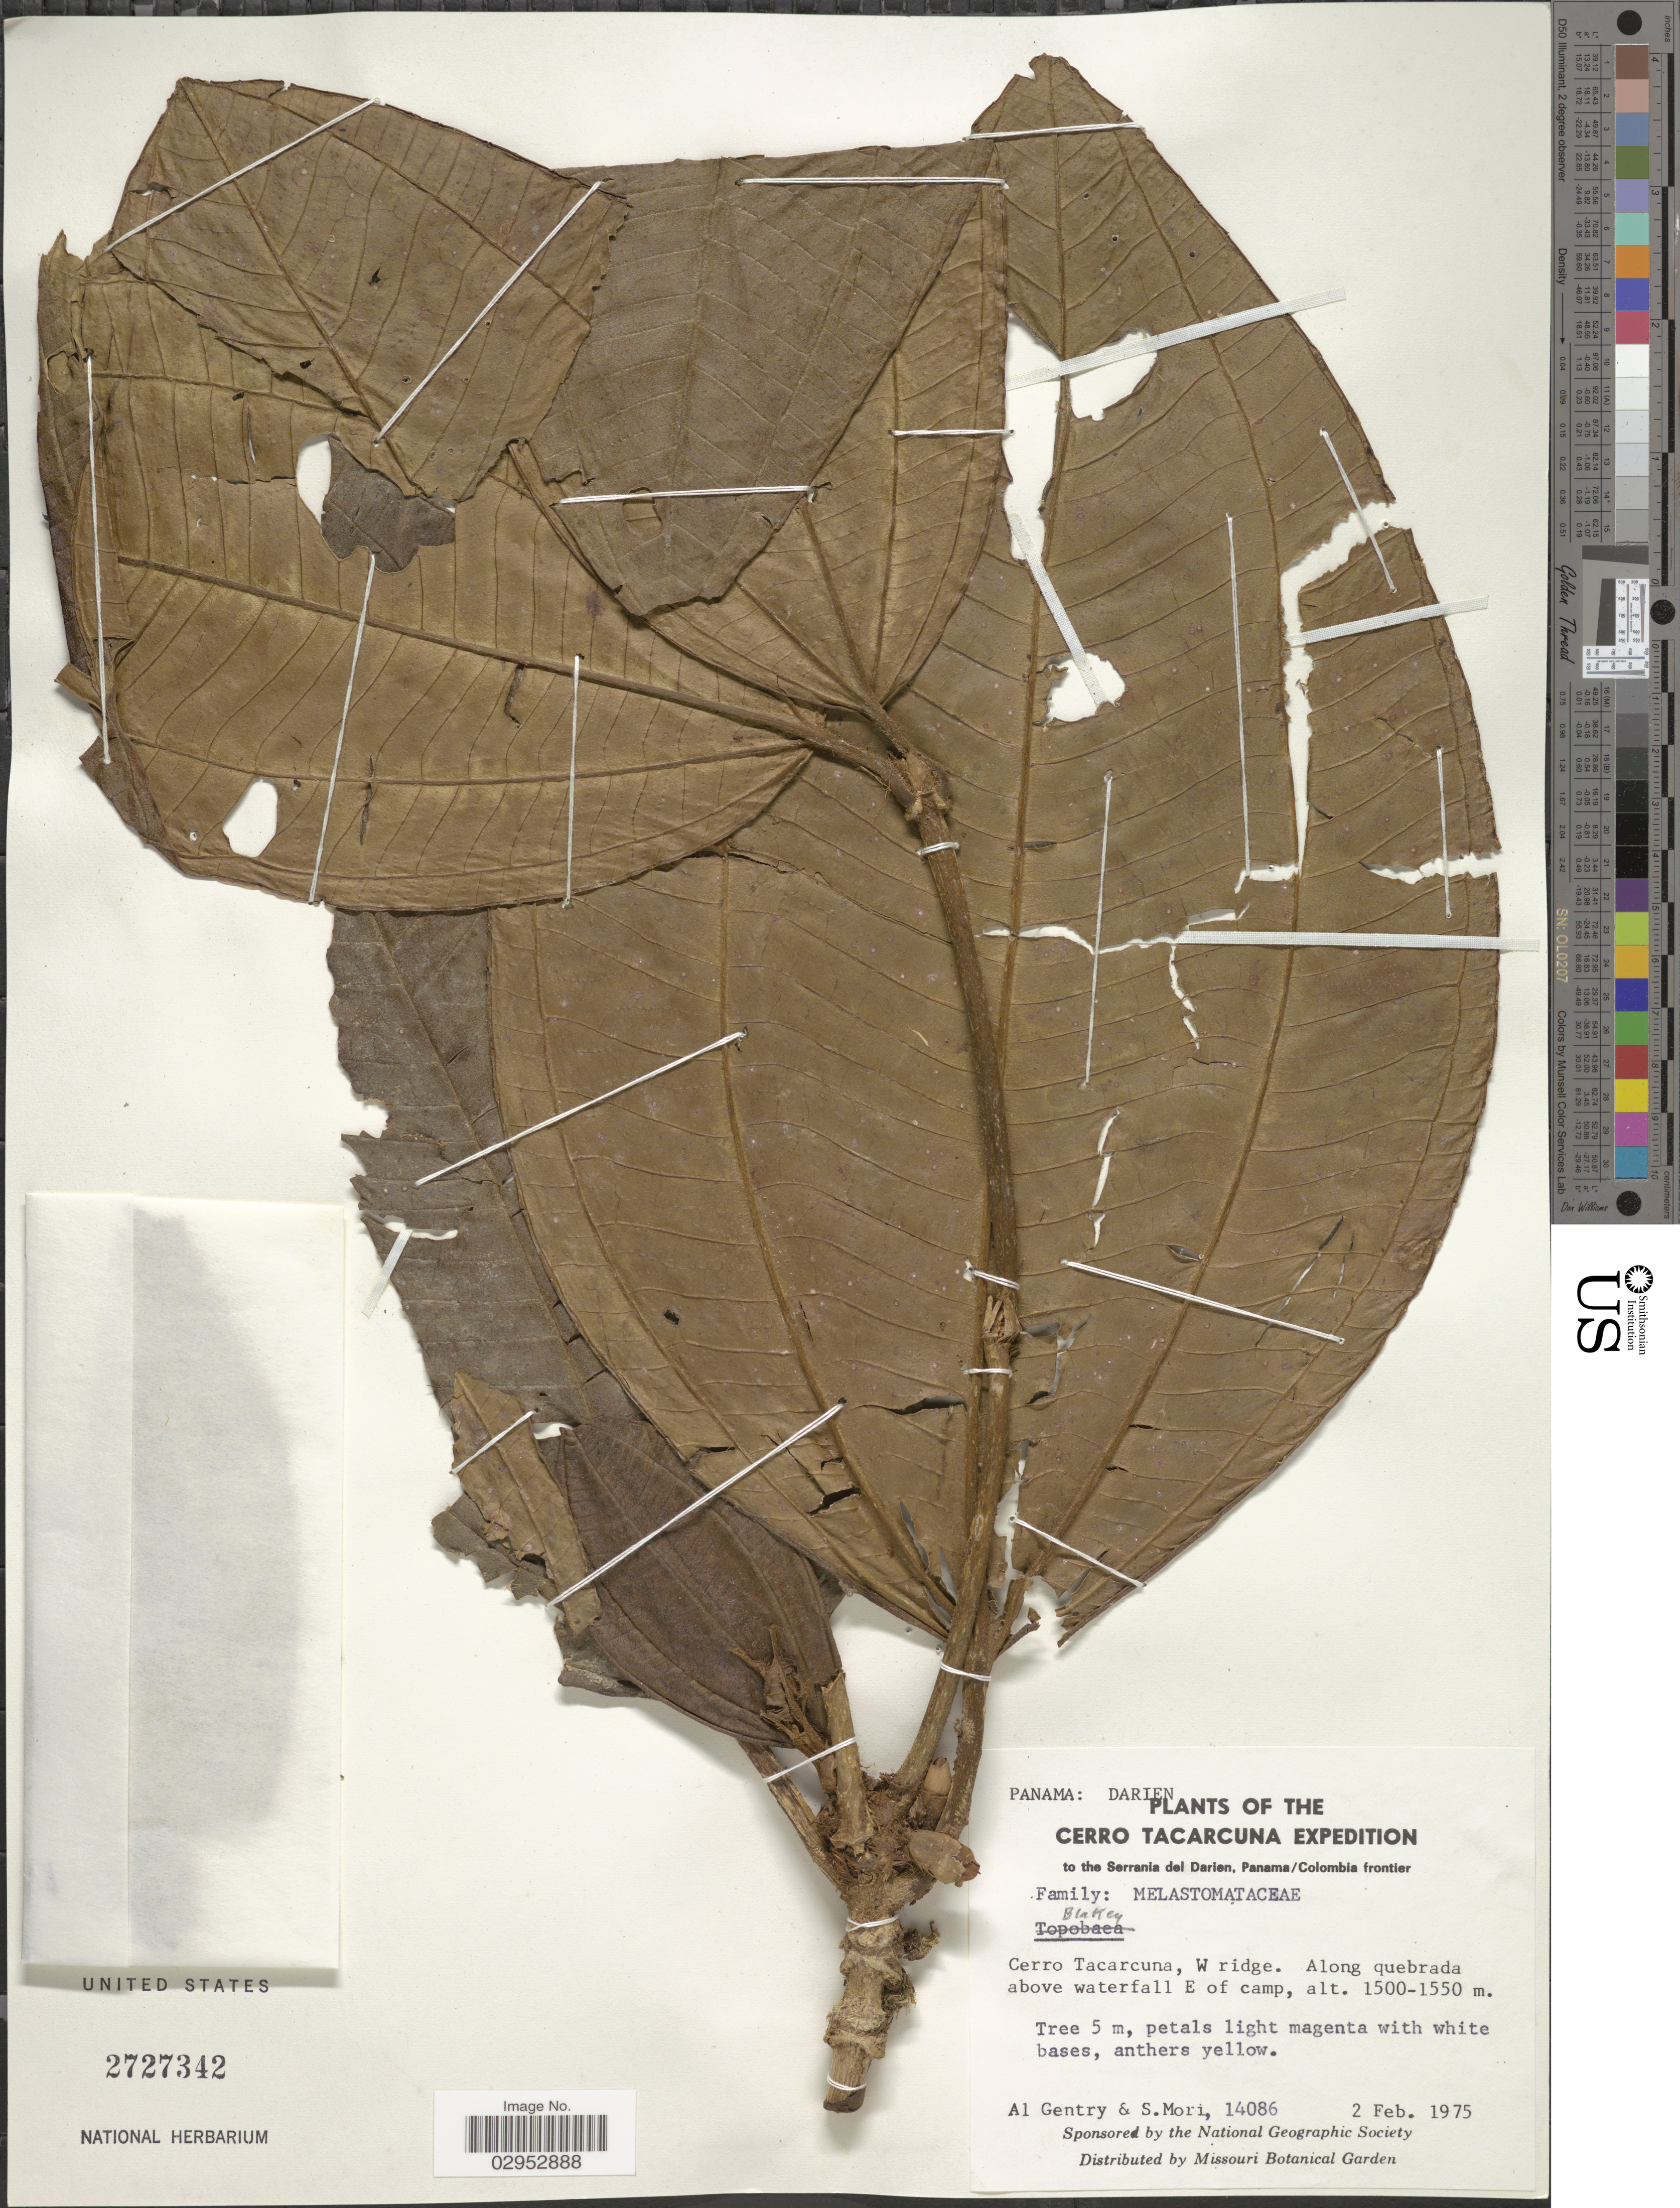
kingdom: Plantae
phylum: Tracheophyta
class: Magnoliopsida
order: Myrtales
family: Melastomataceae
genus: Blakea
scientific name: Blakea sp.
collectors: A. H. Gentry & S. Mori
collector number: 14086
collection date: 1975-02-02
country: Panama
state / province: Darién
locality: Cerro Tacarcuna to the Serrania del Darien, Panama/Colombia frontier. Cerro Tacarcuna, W ridge. Along quebrada above waterfall E of camp.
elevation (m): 1500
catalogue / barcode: US 2727342